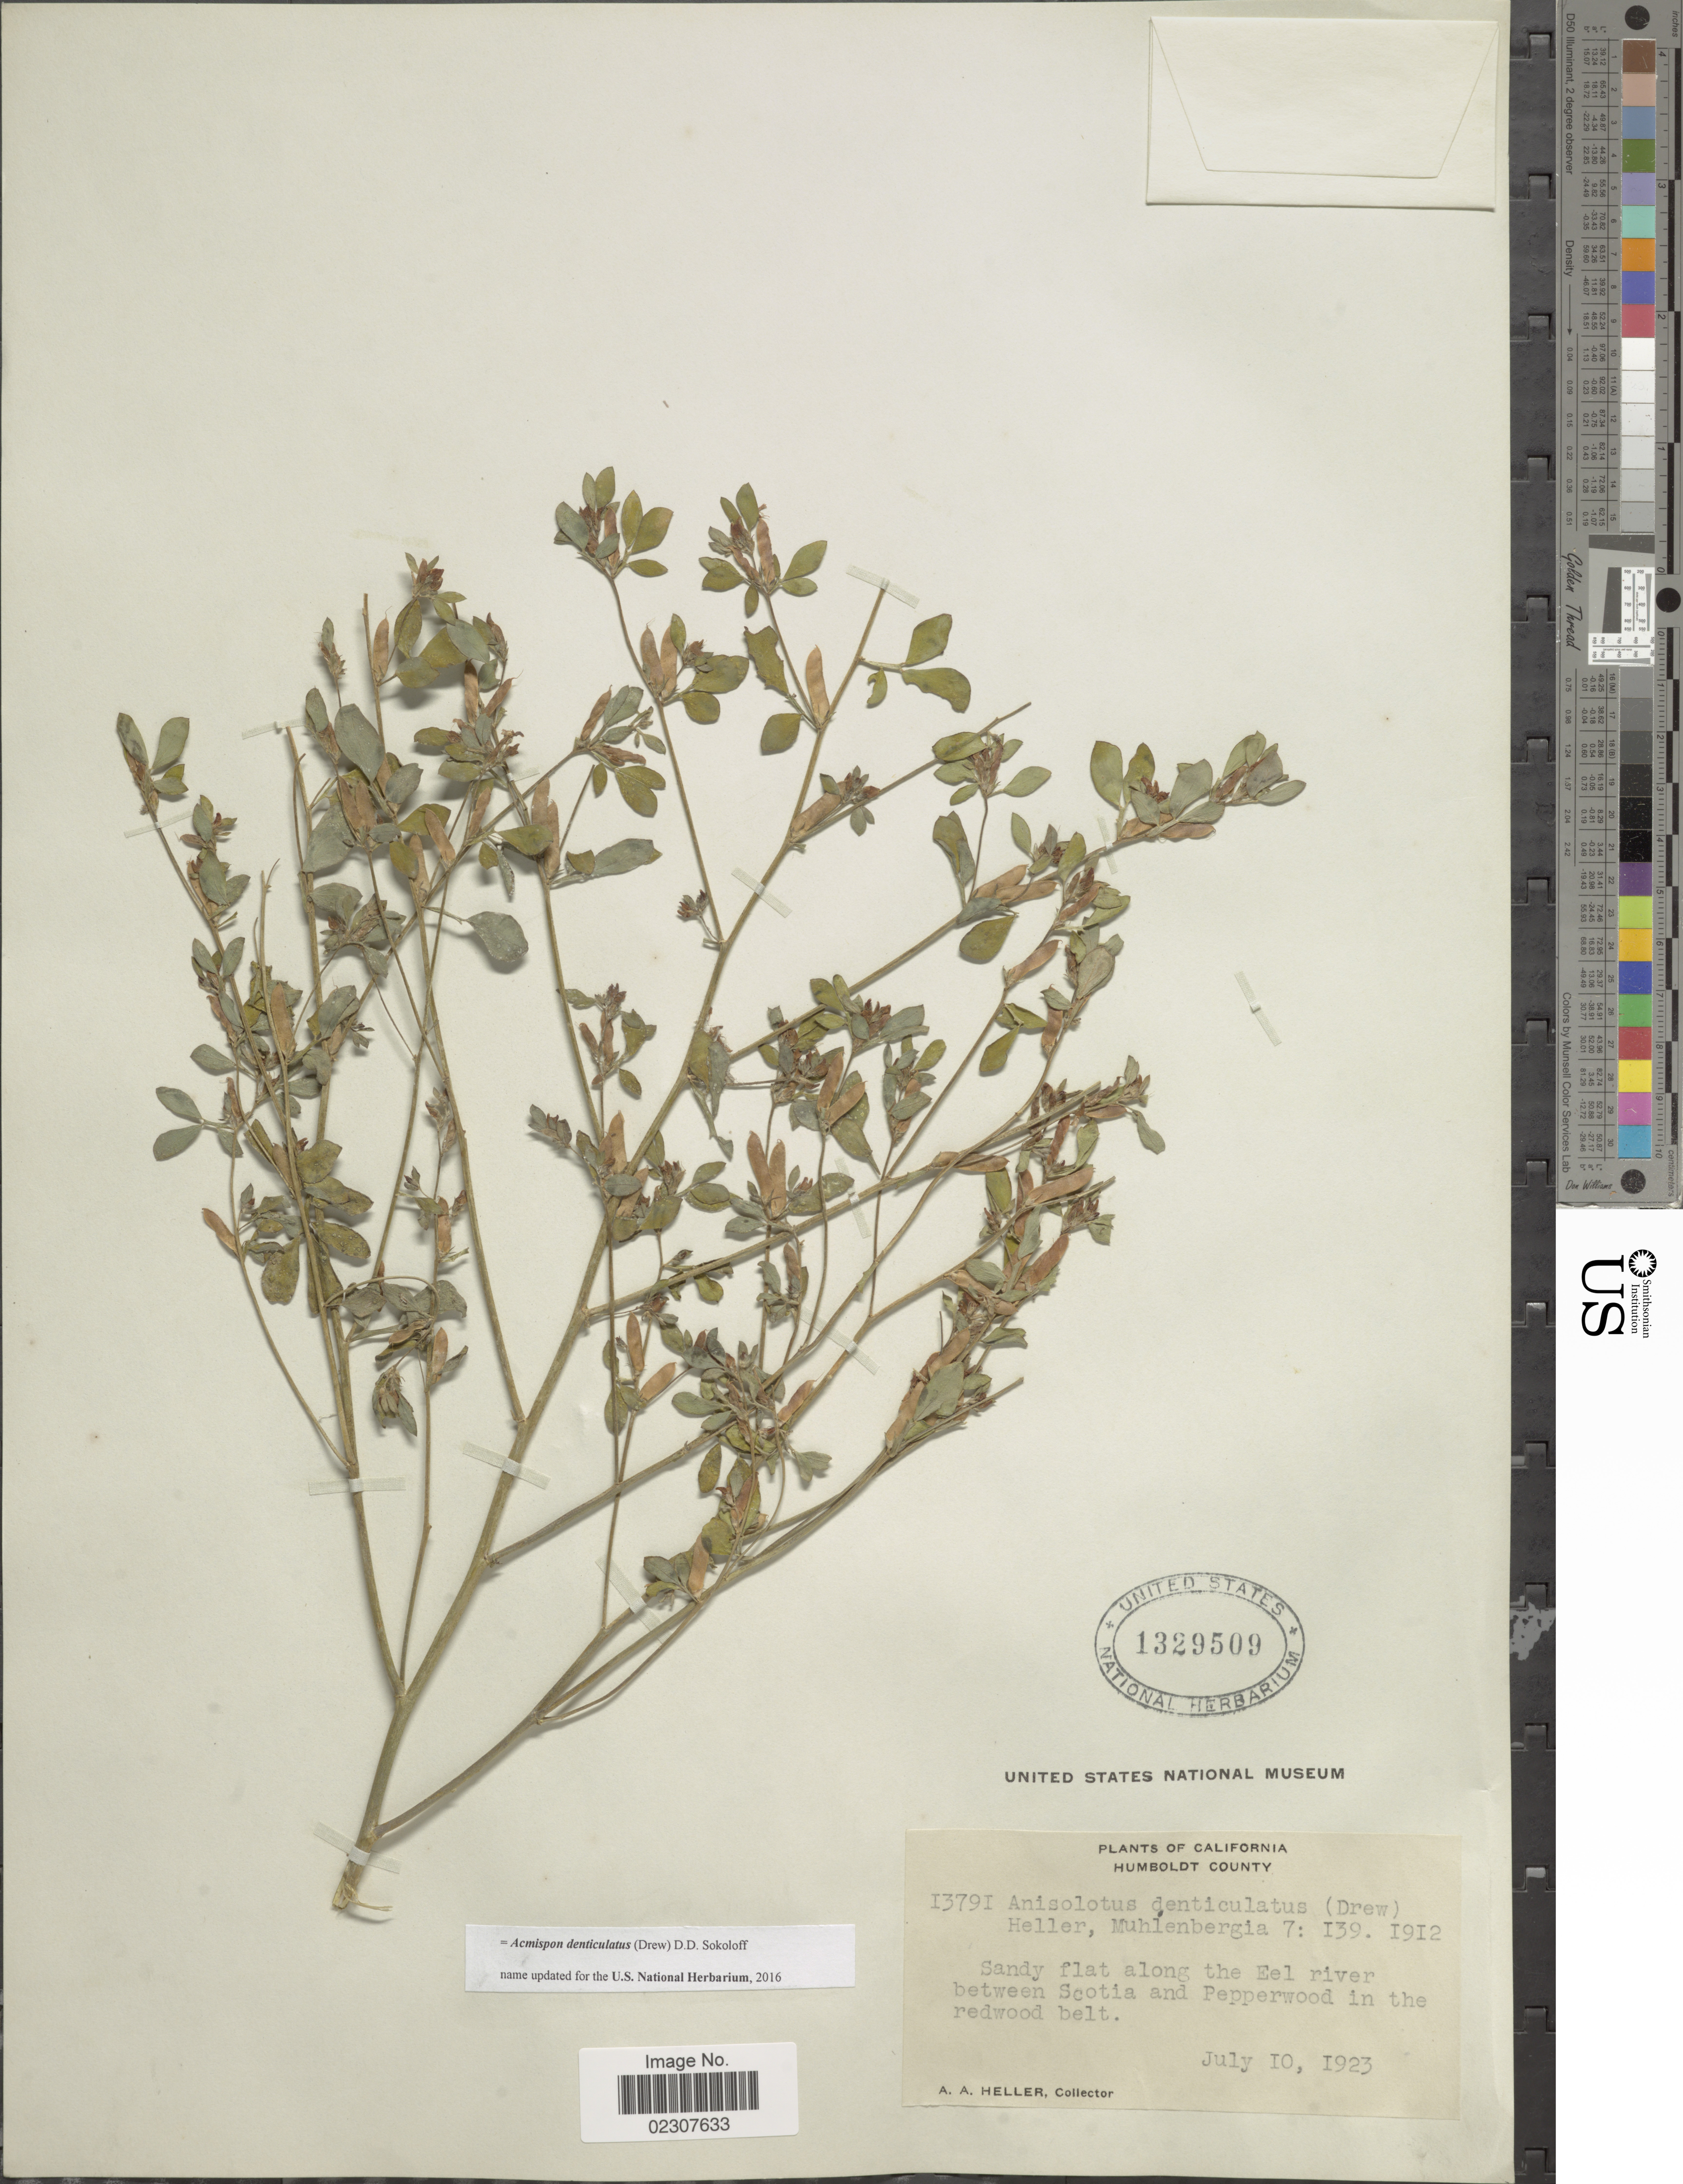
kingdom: Plantae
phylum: Tracheophyta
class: Magnoliopsida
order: Fabales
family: Fabaceae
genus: Acmispon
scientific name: Acmispon denticulatus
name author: (Drew) D.D. Sokoloff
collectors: A. A. Heller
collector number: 13791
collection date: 1923-07-10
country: United States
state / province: California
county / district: Humboldt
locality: Humboldt County, Sandy flat along the Eel river between Scotia and Pepperwood in the redwood belt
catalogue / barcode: US 1329509